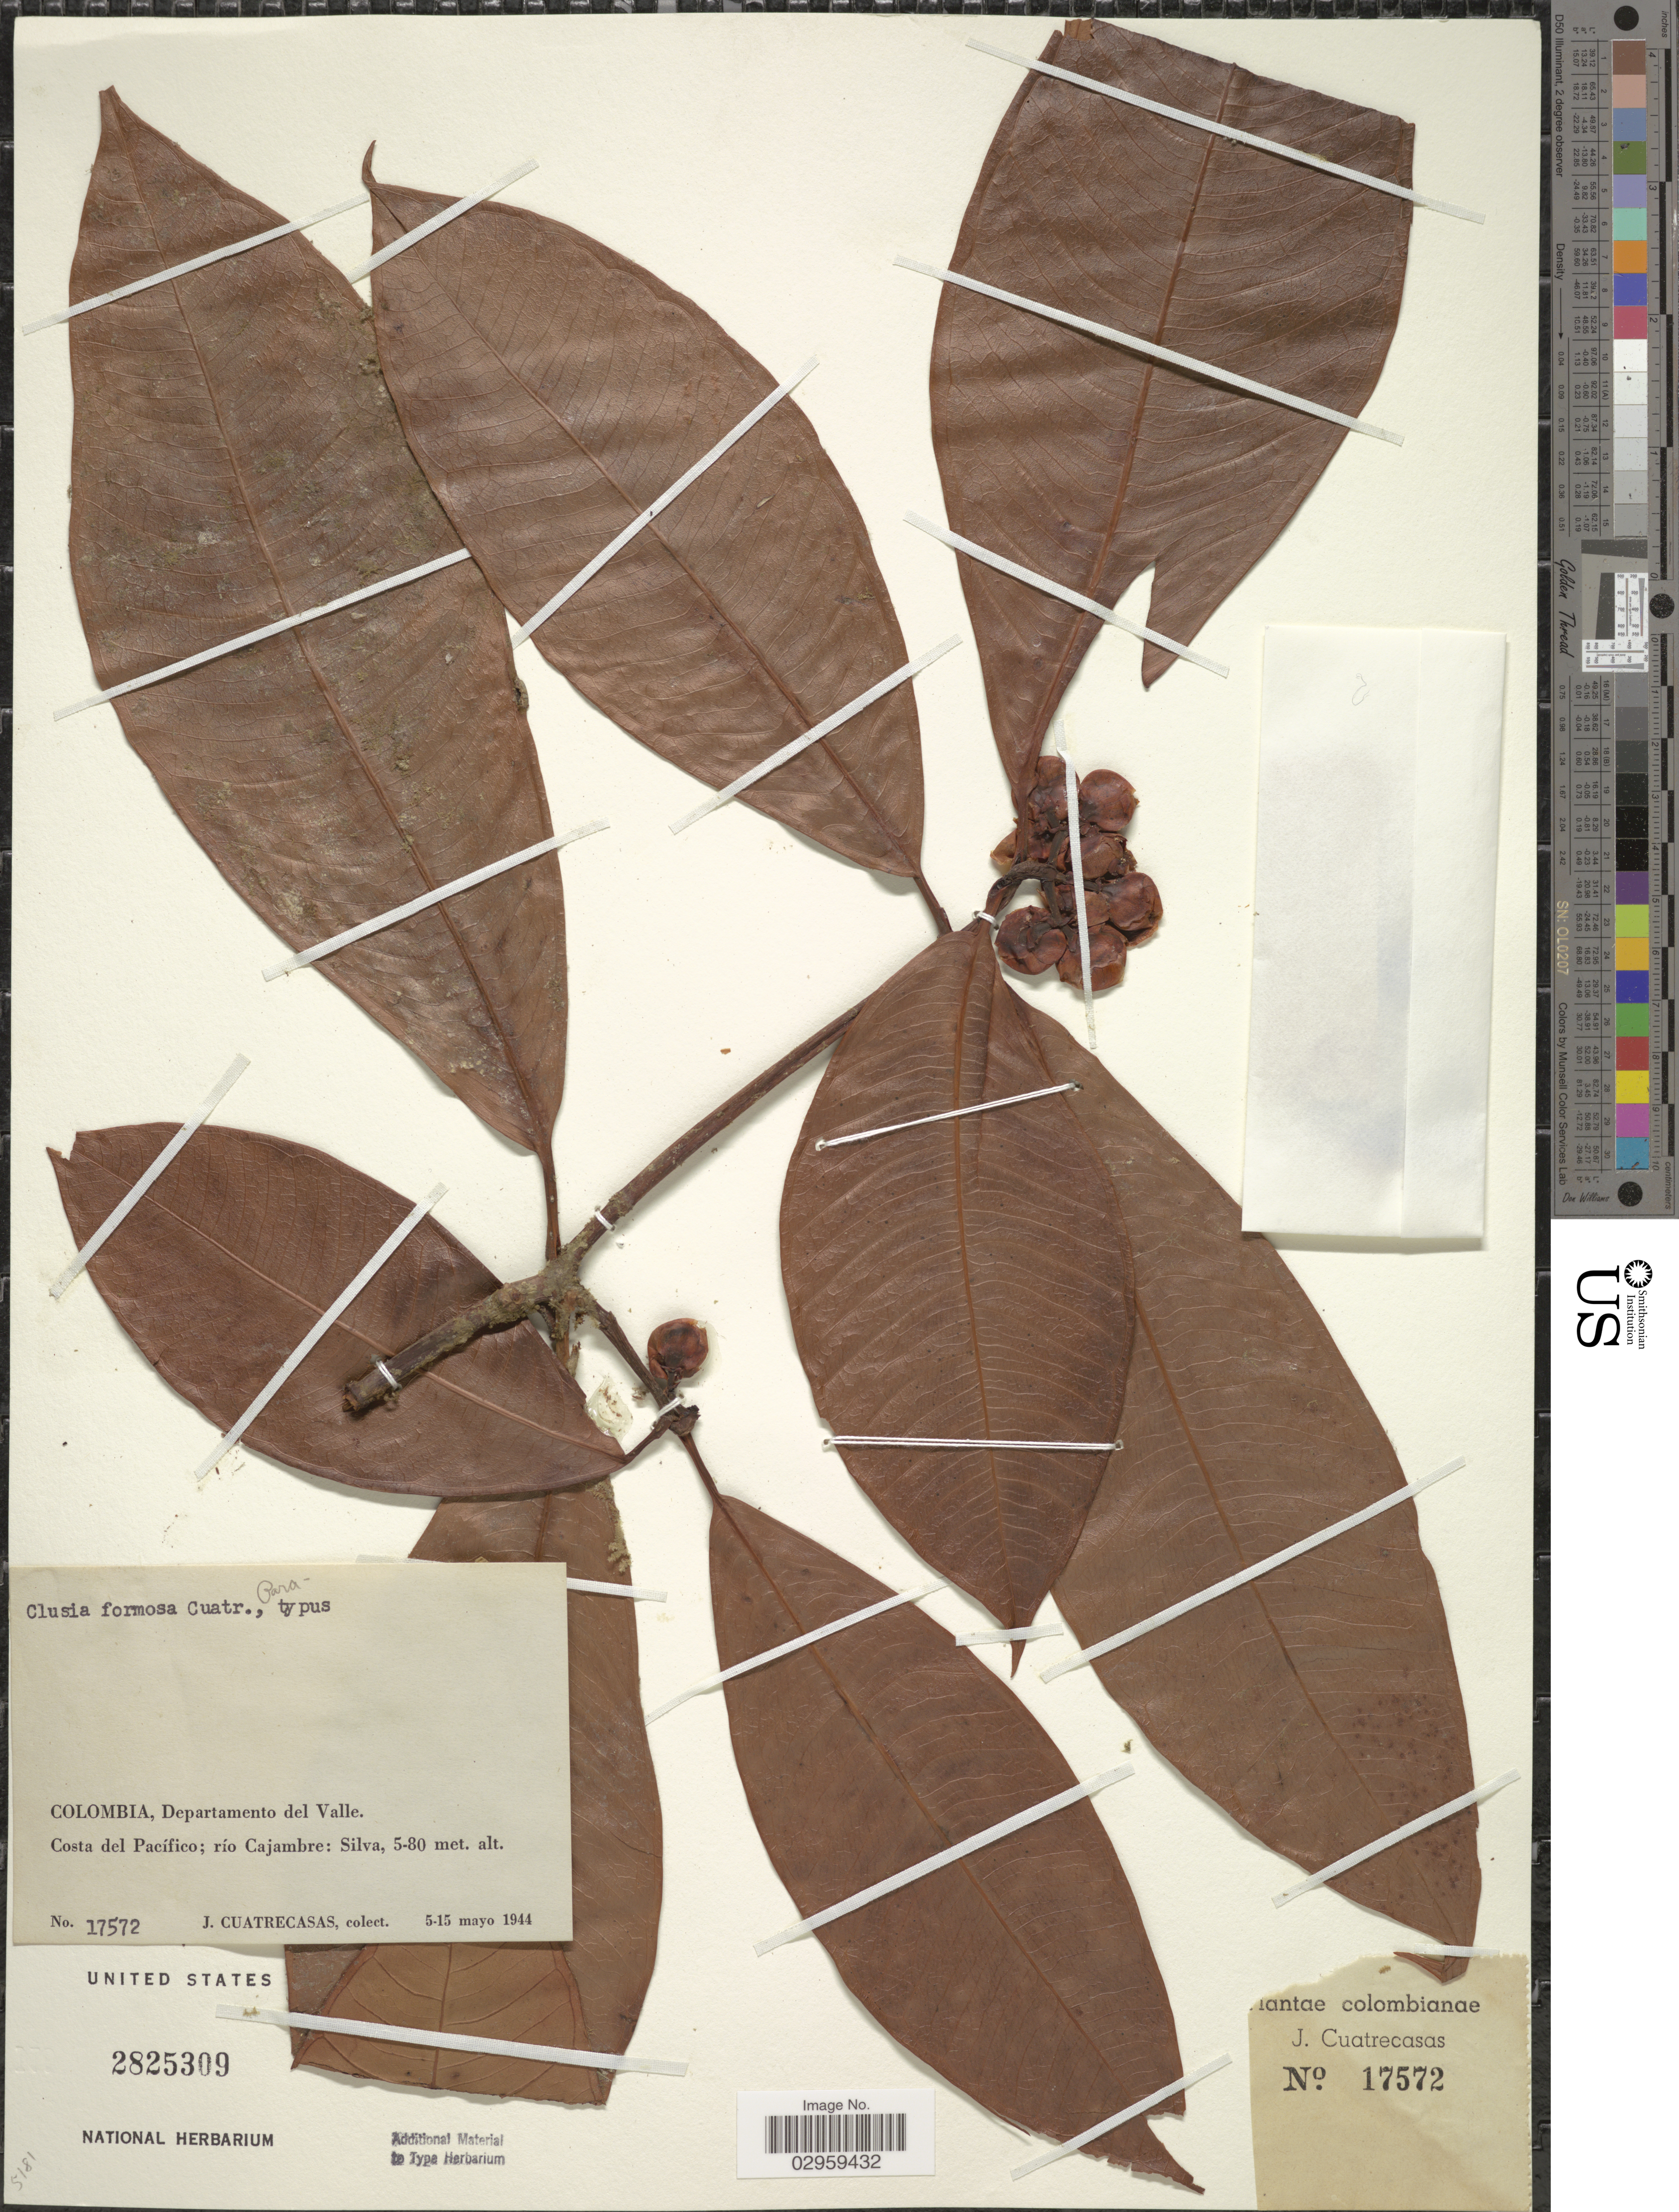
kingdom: Plantae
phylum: Tracheophyta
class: Magnoliopsida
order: Malpighiales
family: Clusiaceae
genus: Clusia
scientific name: Clusia formosa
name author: Cuatrec.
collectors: J. Cuatrecasas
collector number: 17572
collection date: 1944-05-05/1944-05-15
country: Colombia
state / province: Valle del Cauca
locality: Departamento del Valle. Costa del Pacífico; río Cajambre: Silva.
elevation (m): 5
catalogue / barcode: US 2825309